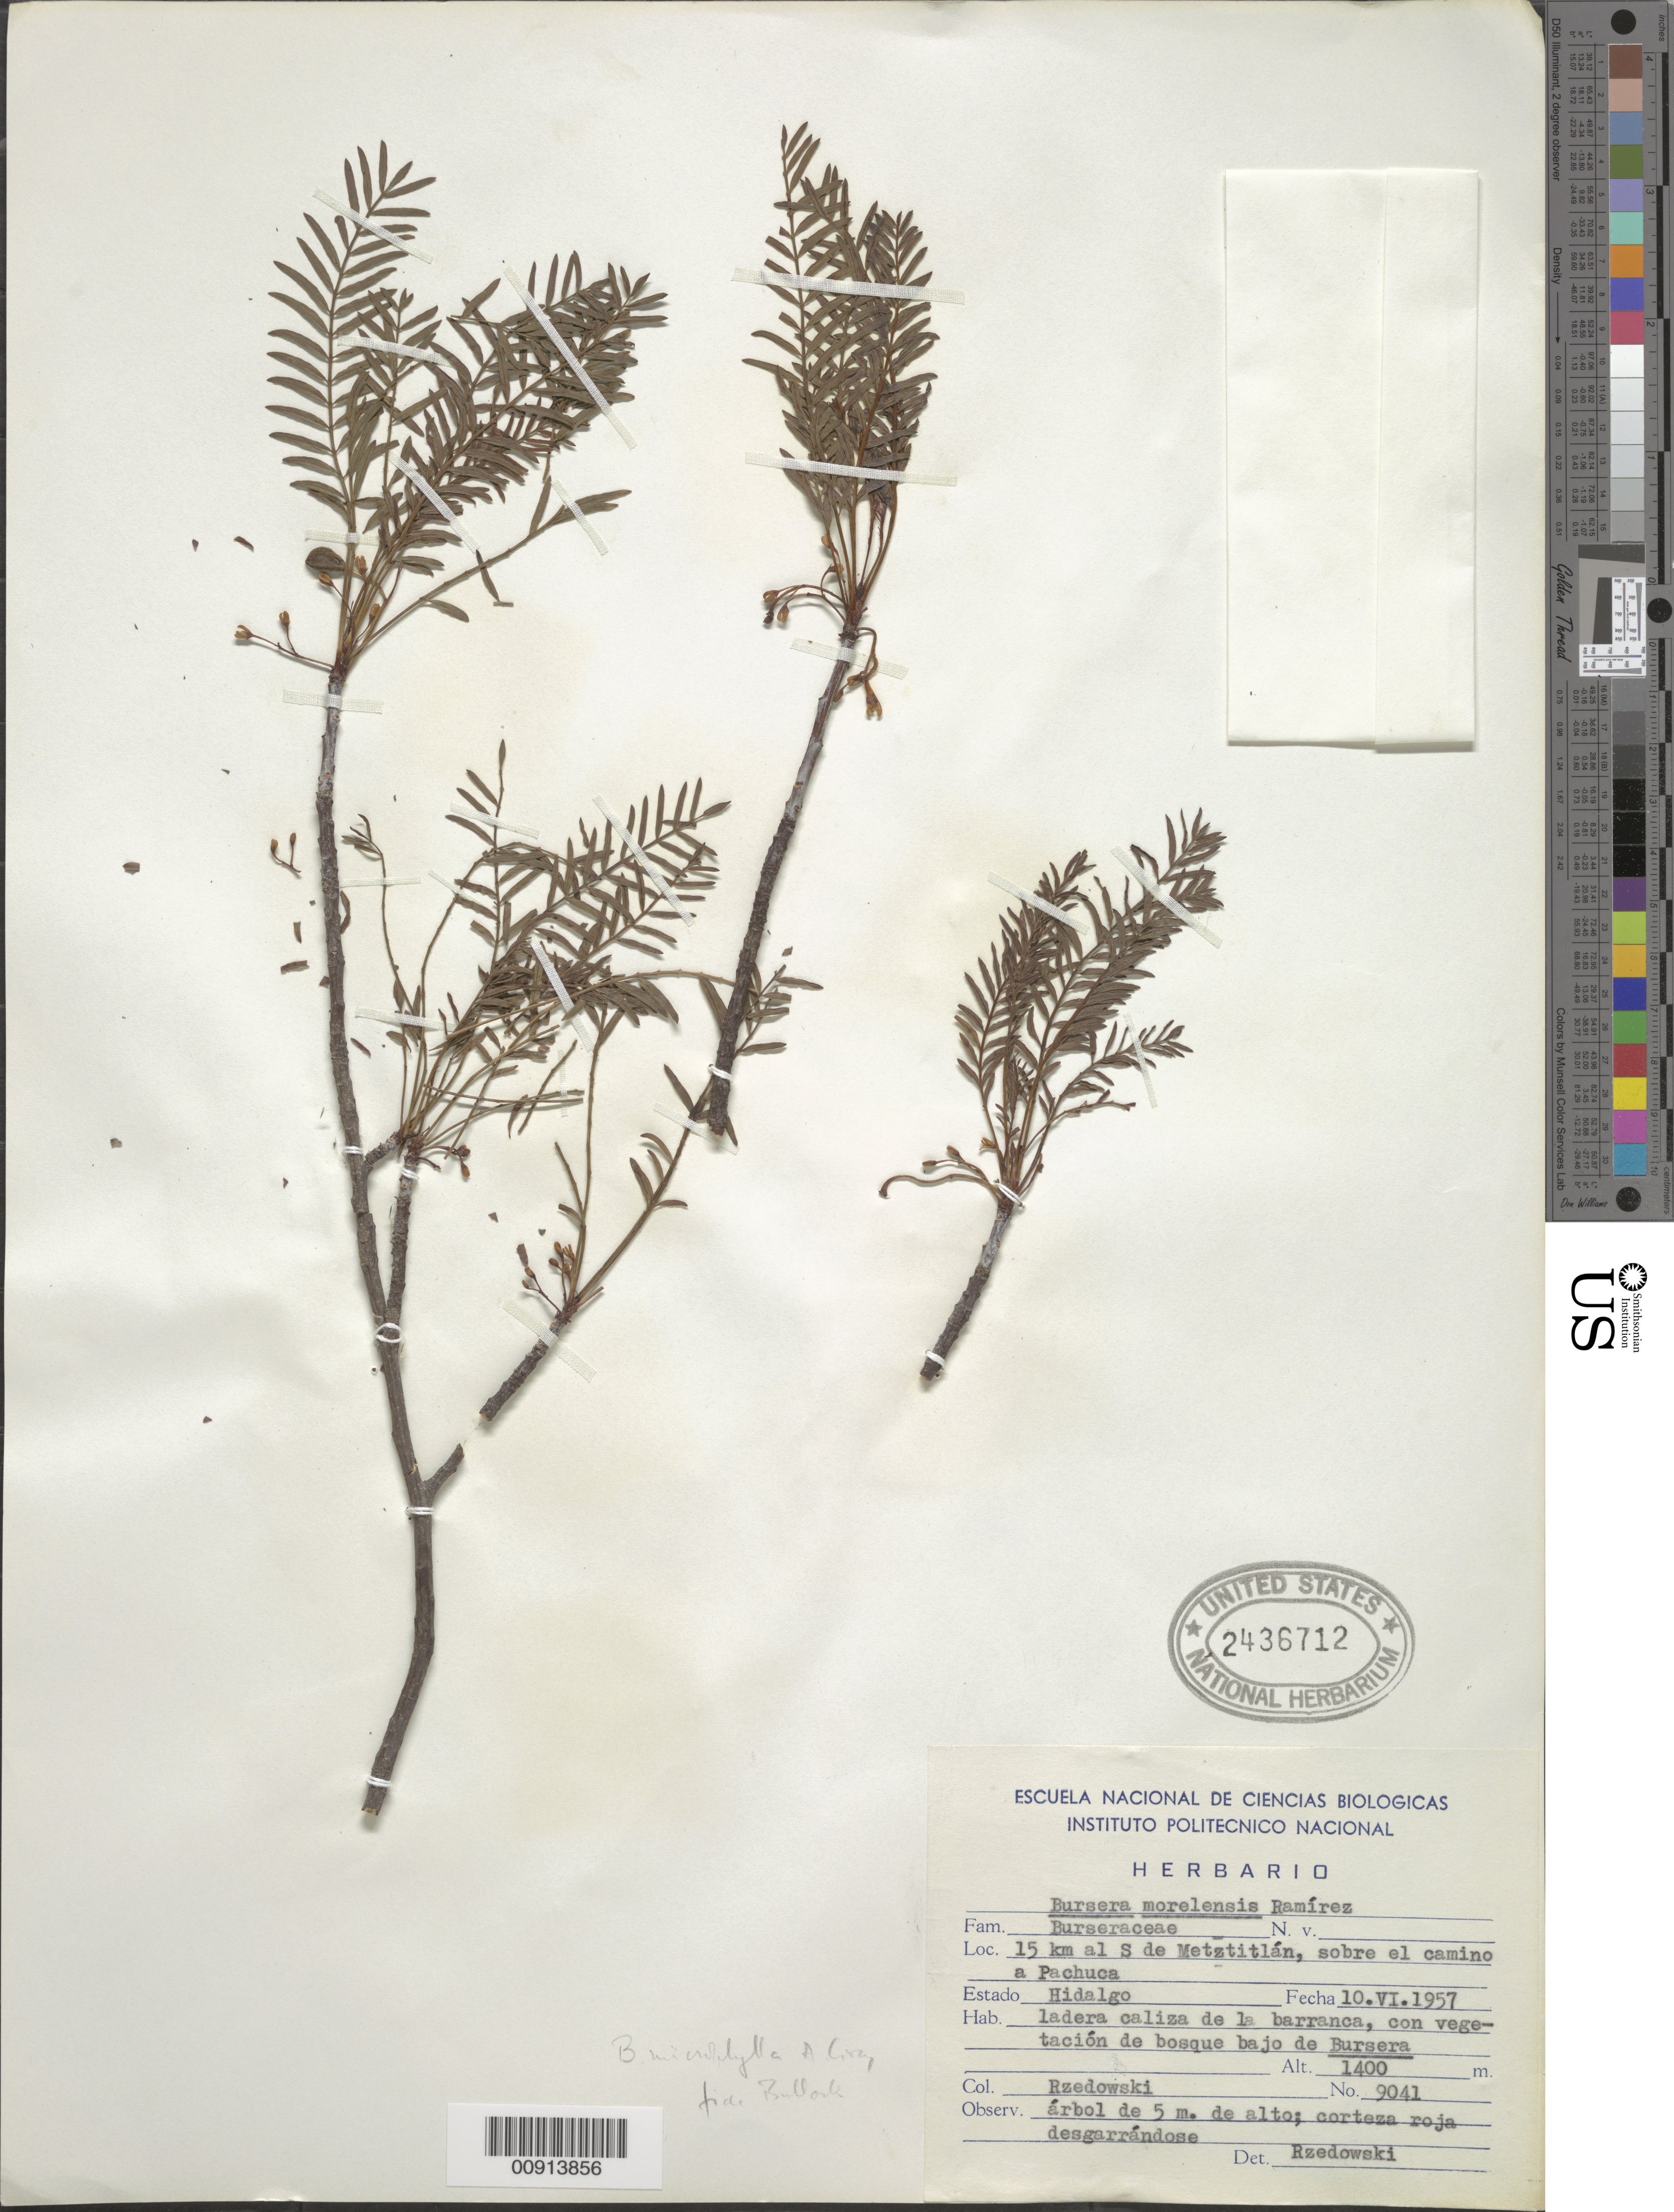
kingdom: Plantae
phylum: Tracheophyta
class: Magnoliopsida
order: Sapindales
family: Burseraceae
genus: Bursera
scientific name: Bursera microphylla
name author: A. Gray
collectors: J. Rzedowski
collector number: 9041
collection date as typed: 10 Jun 1957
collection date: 1957-06-10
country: Mexico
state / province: Hidalgo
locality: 15 km. al S de Metztitlán, sobre el camino a Pachuca, Estado Hidalgo.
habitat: Ladera caliza de la barranca, con vegetación de bosque bajo de Bursera.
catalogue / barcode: US 2436712